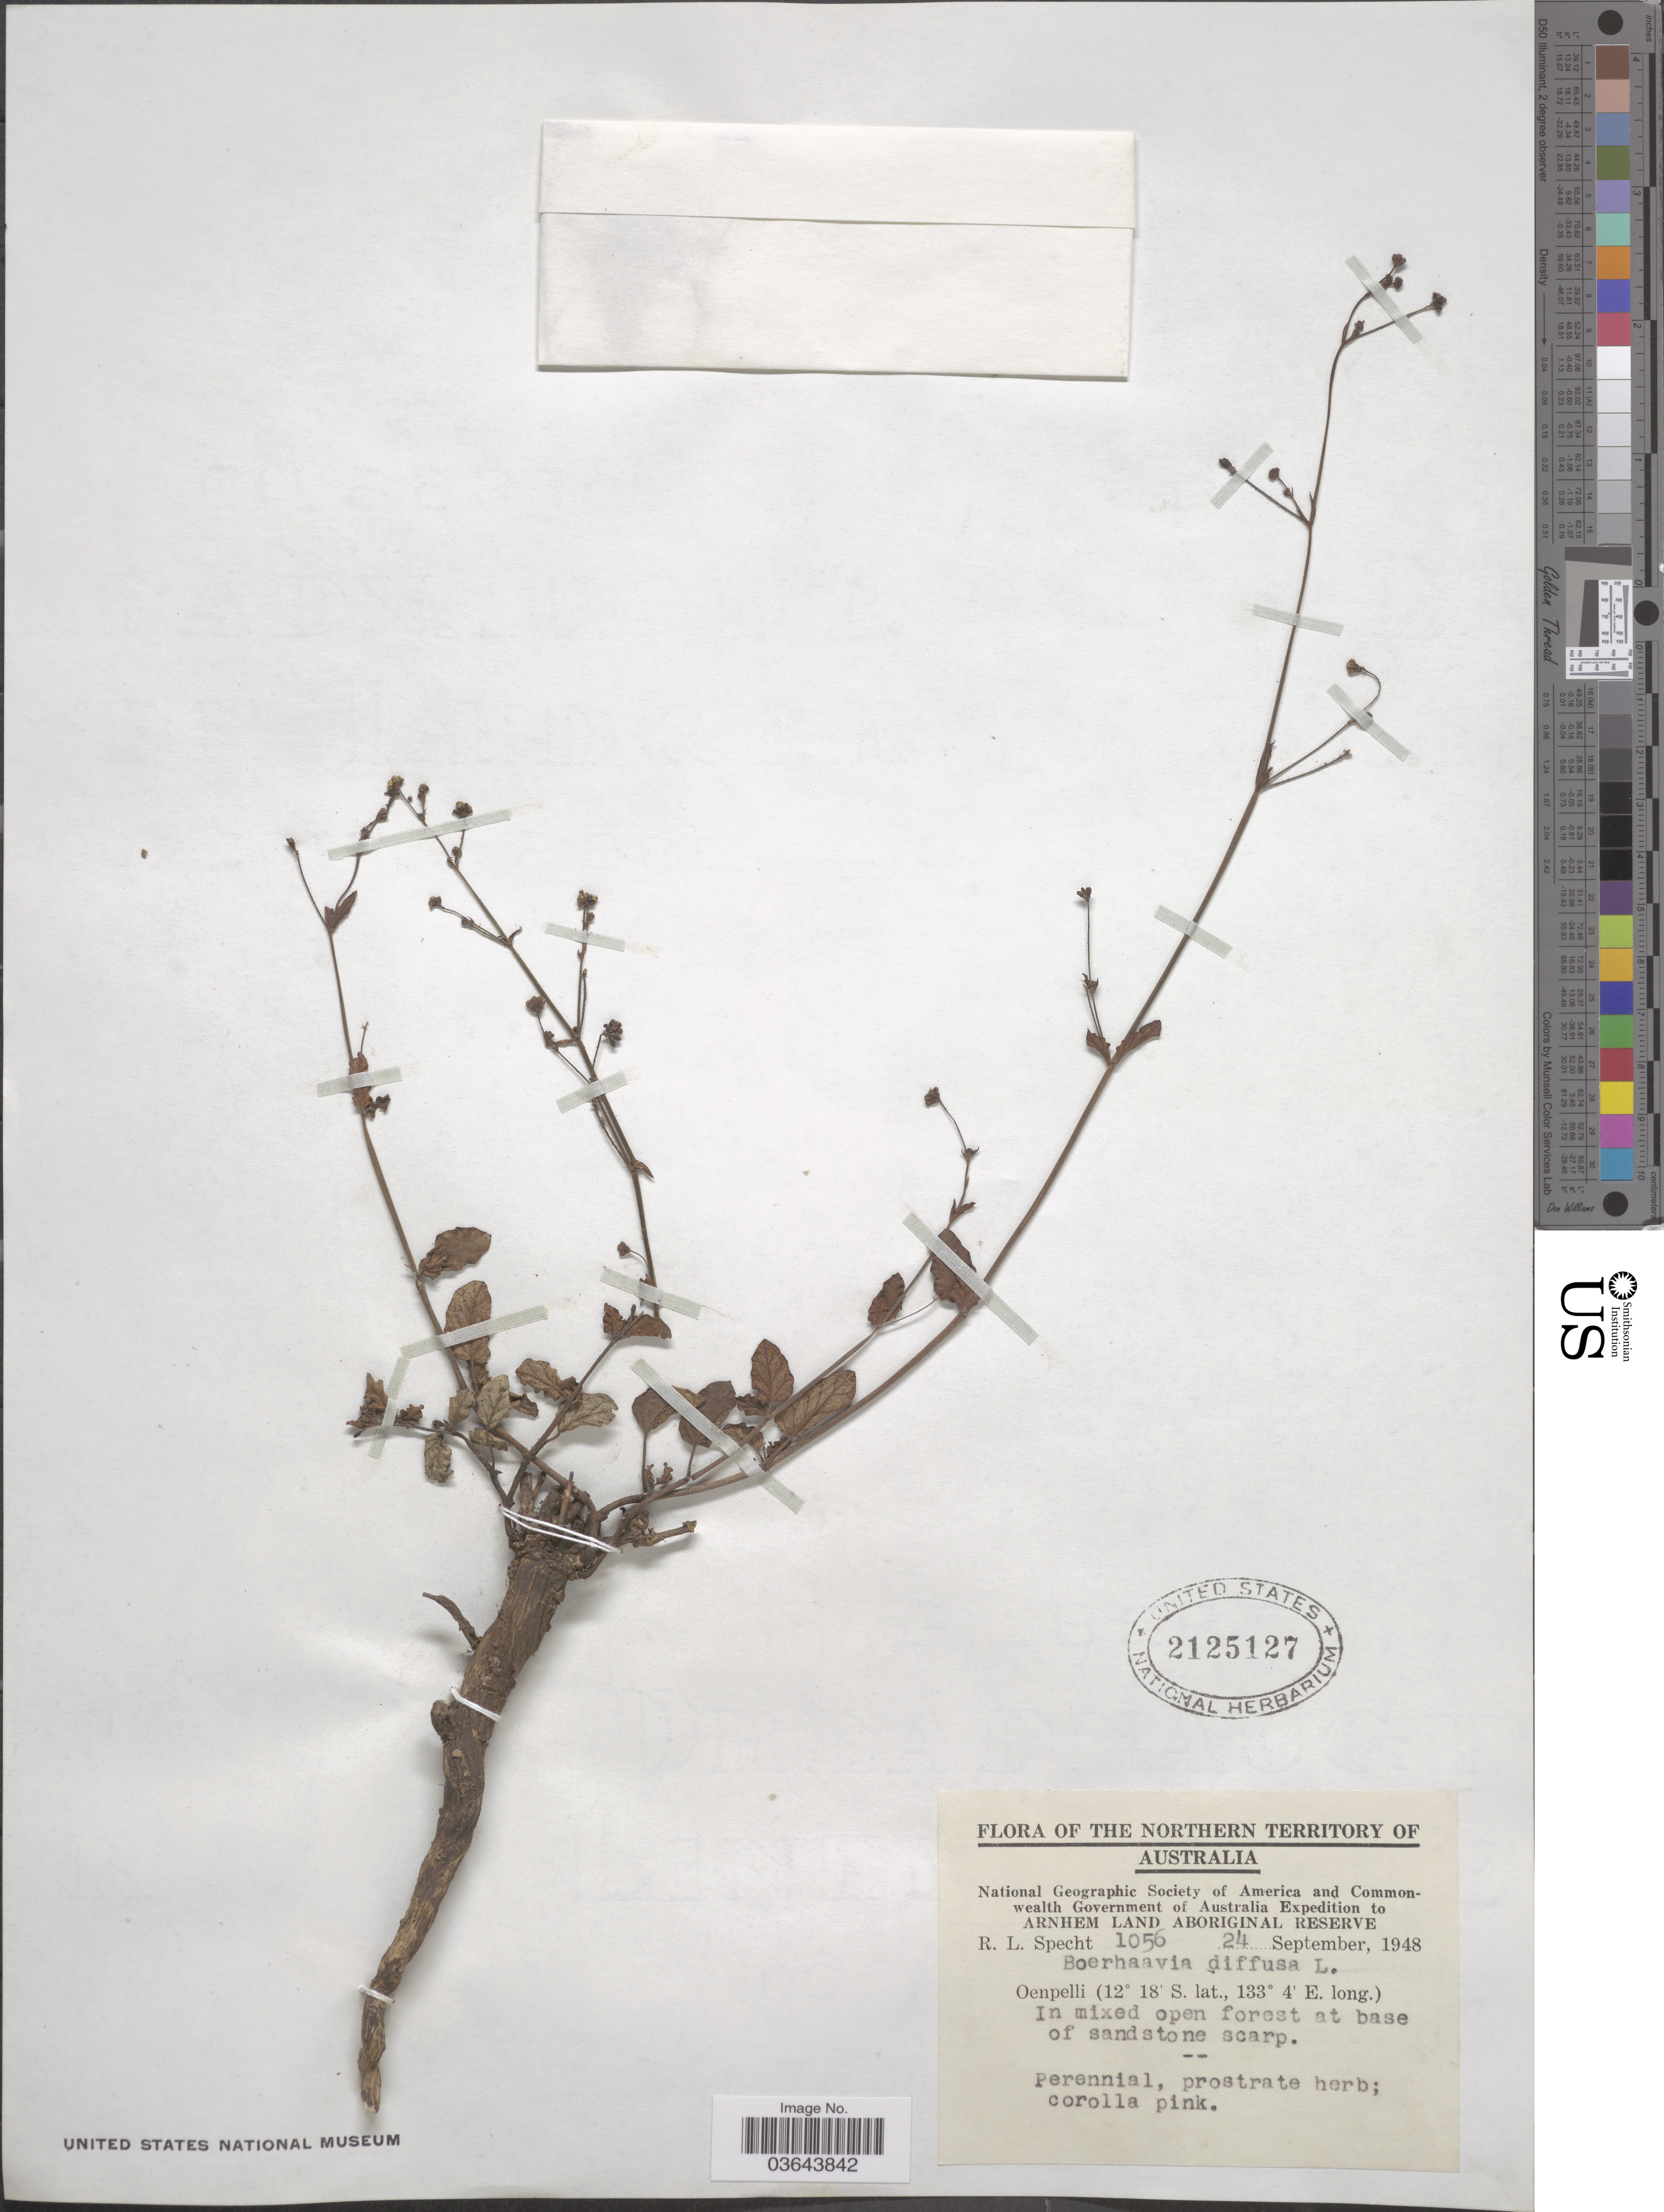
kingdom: Plantae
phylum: Tracheophyta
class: Magnoliopsida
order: Caryophyllales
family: Nyctaginaceae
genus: Boerhavia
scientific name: Boerhavia mutabilis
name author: R. Br.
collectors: R. L. Specht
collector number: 1056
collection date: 1948-09-24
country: Australia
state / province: Northern Territory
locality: Oenpelli. Arnhem Land Aboriginal Reserve.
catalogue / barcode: US 2125127